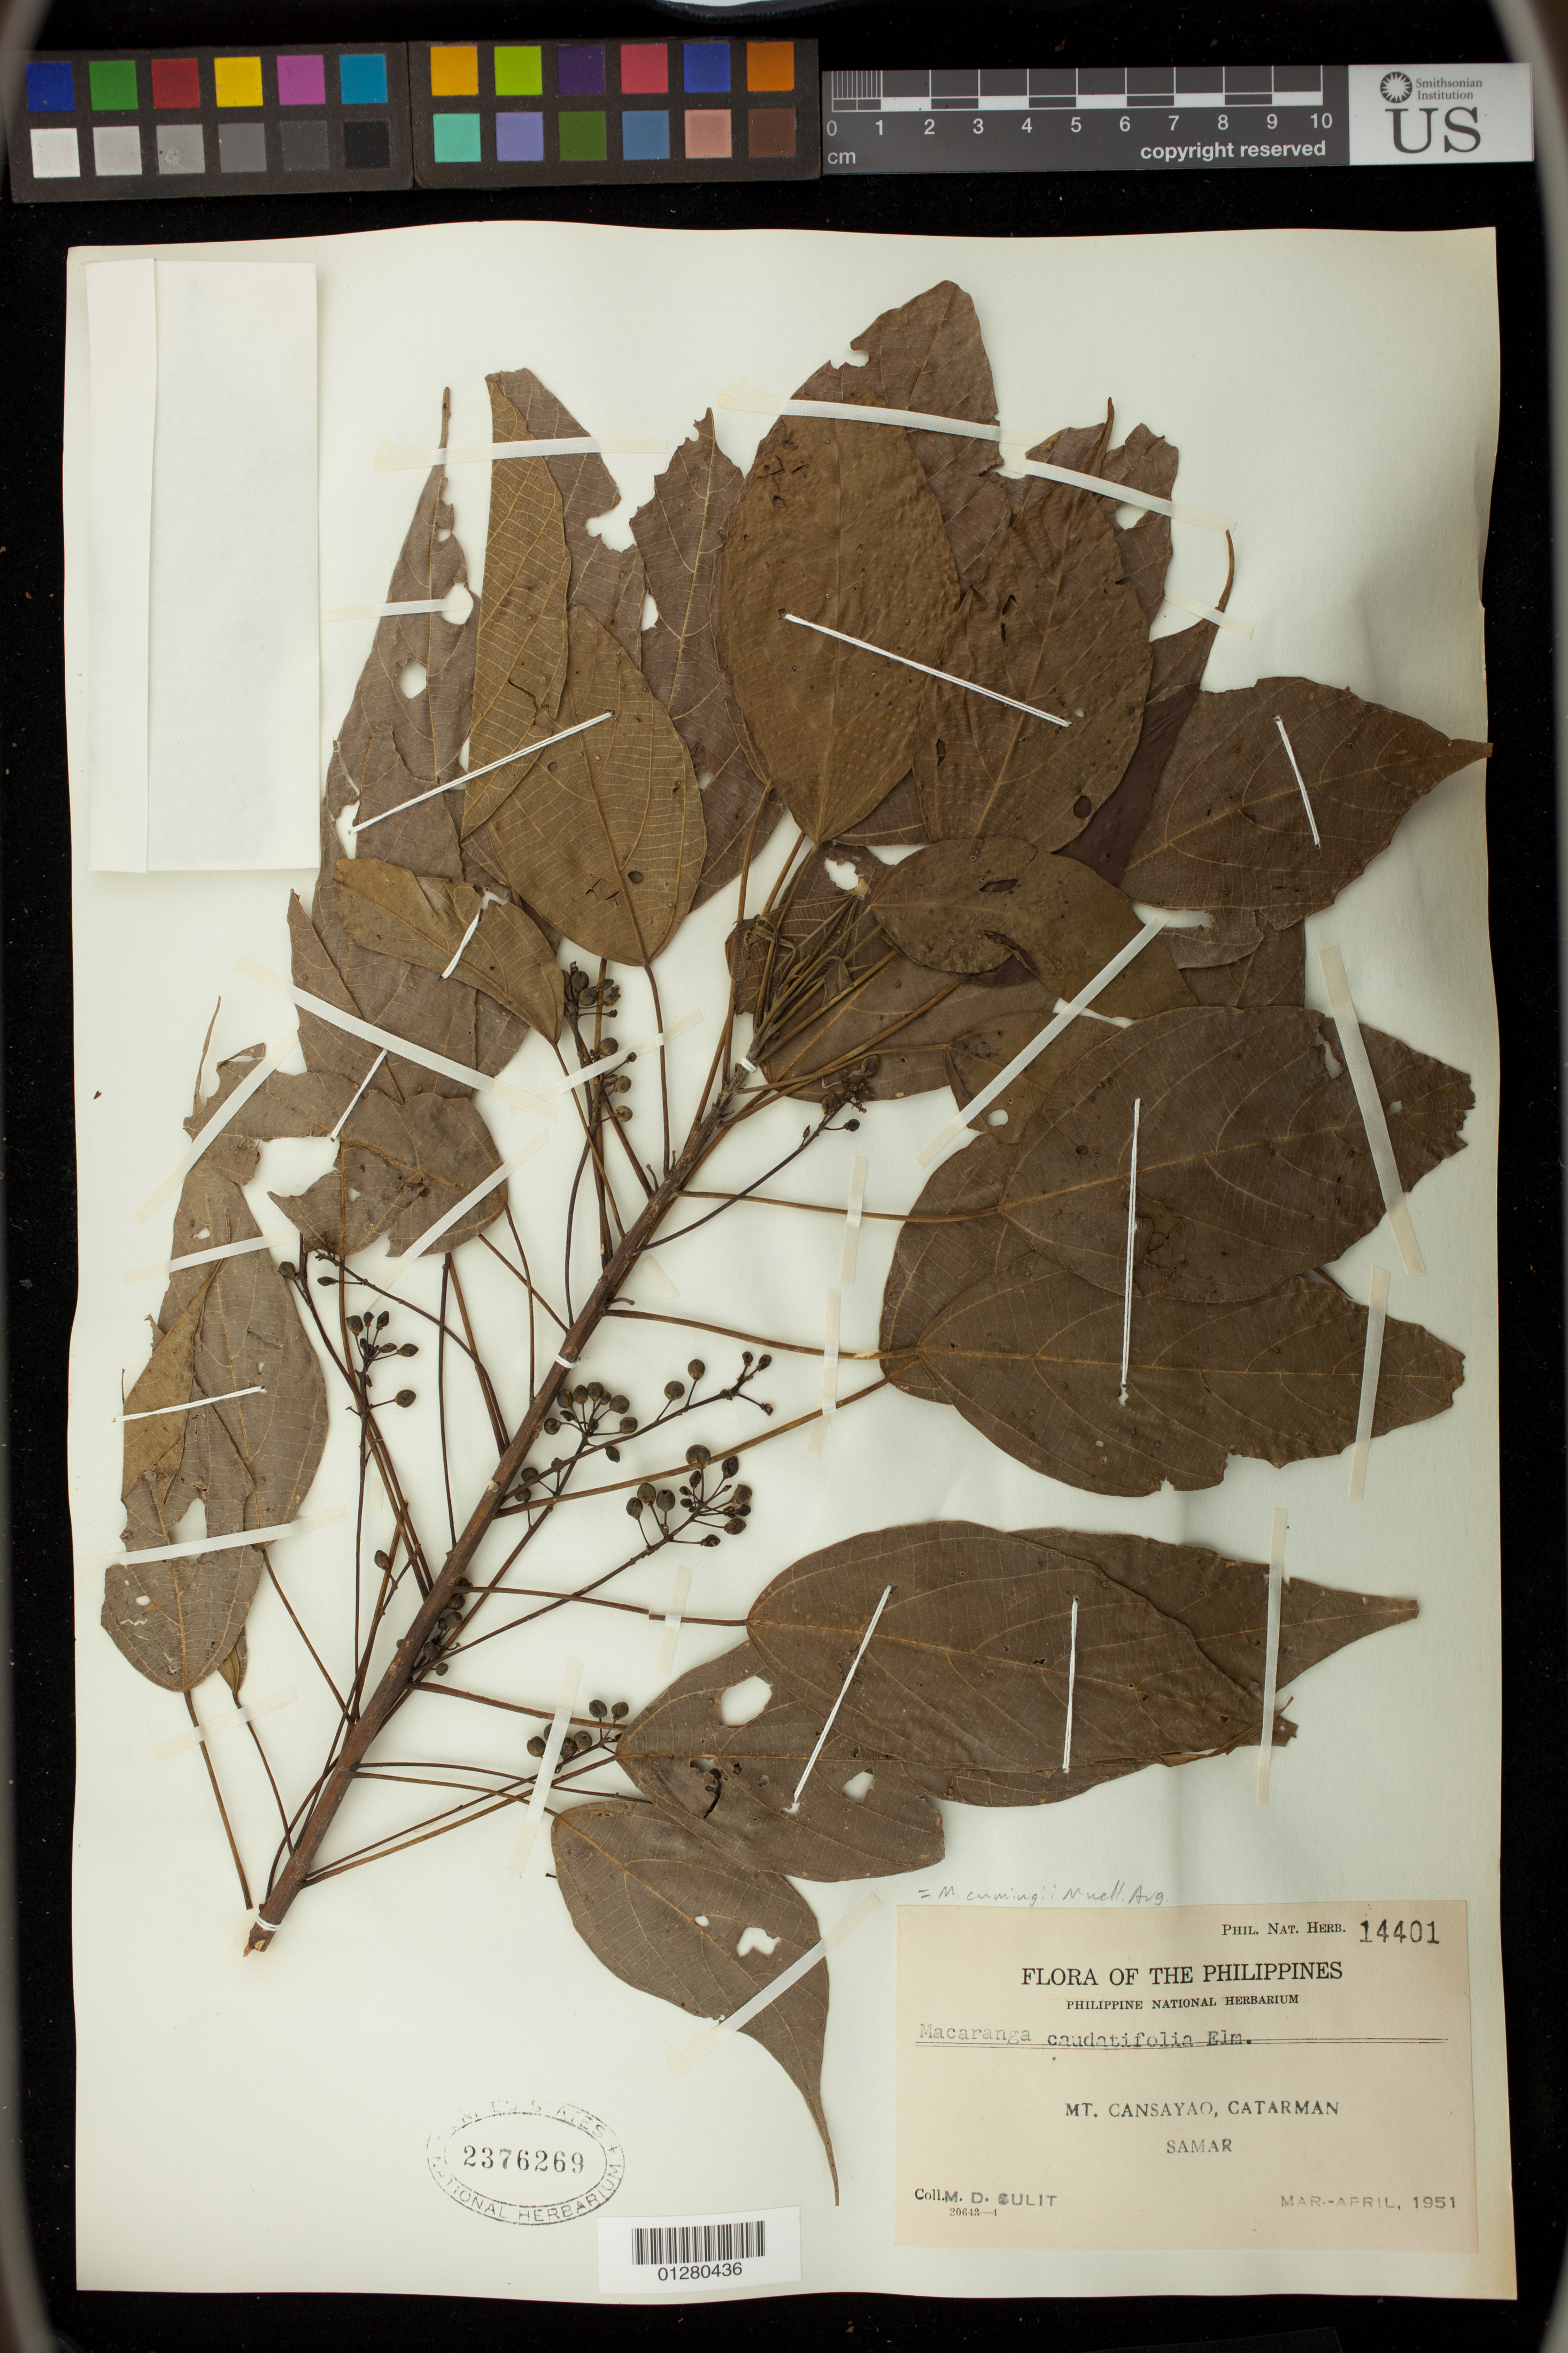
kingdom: Plantae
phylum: Tracheophyta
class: Magnoliopsida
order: Malpighiales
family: Euphorbiaceae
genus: Macaranga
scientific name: Macaranga cumingii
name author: Müll. Arg.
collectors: M. Sulit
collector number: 14401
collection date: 1951-03/1951-04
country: Philippines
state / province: Eastern Visayas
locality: Mt. Cansayao, Catarman, Samar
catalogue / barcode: US 2376269